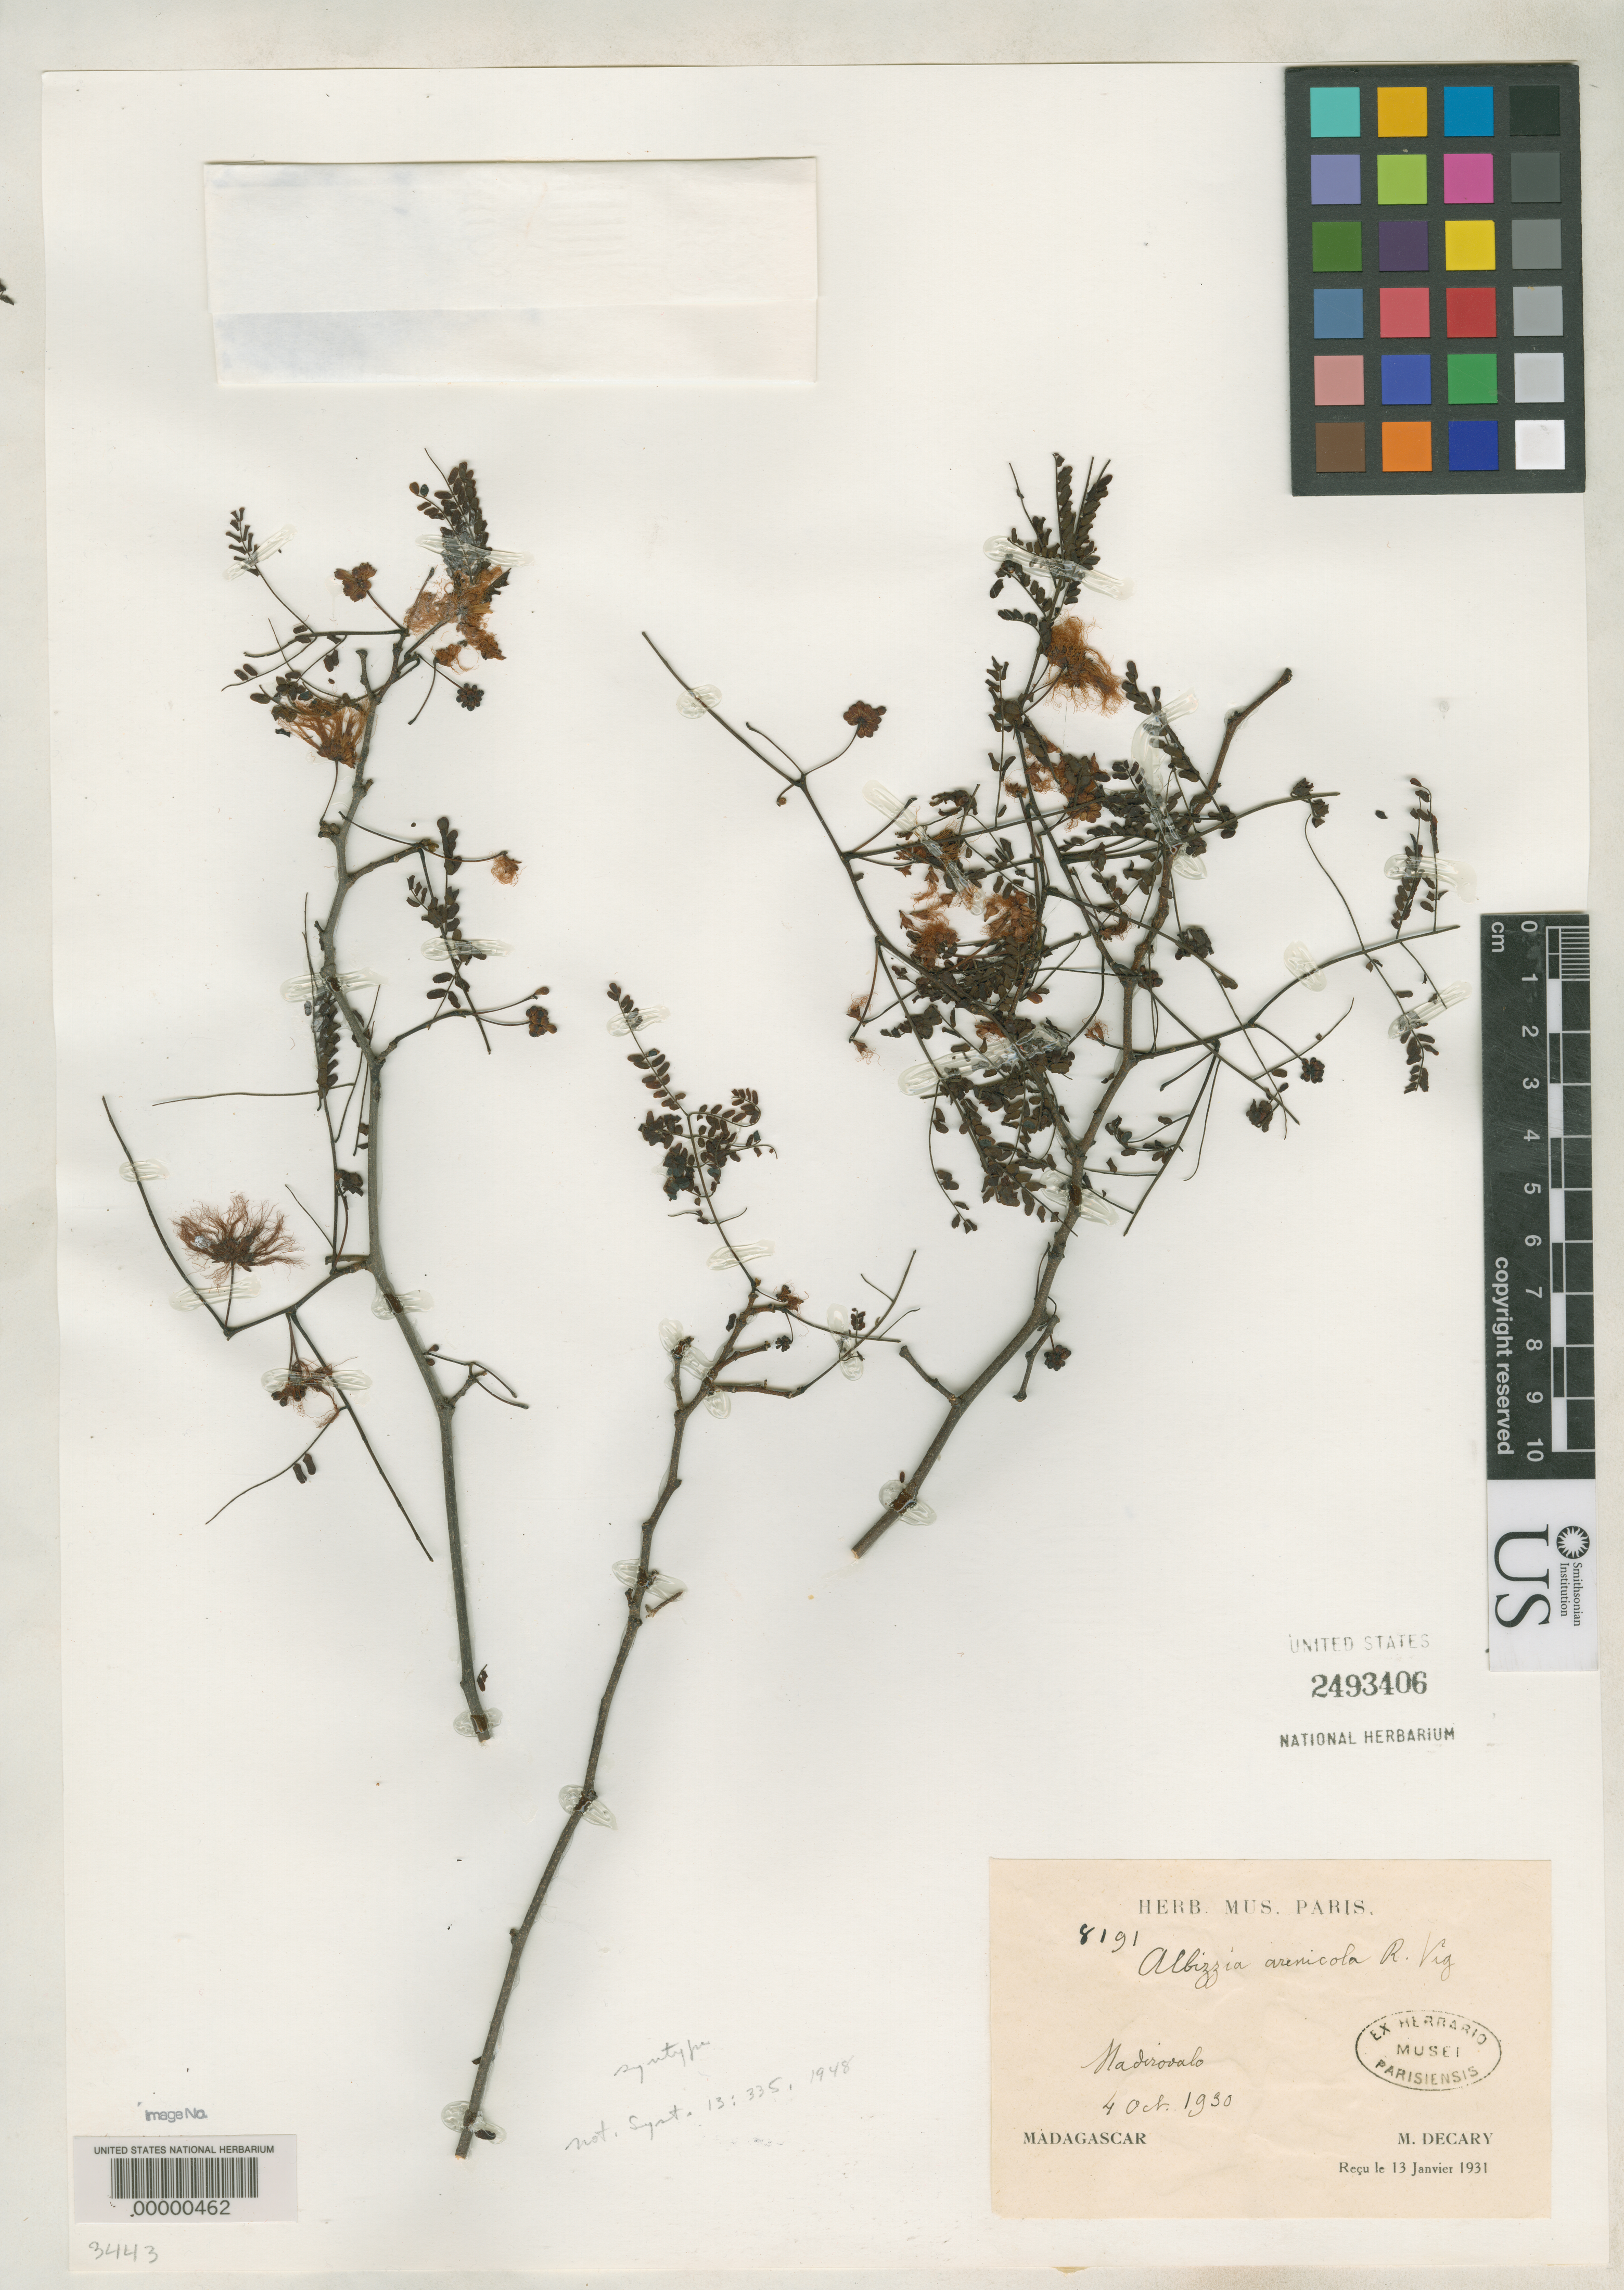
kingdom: Plantae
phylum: Tracheophyta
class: Magnoliopsida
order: Fabales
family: Fabaceae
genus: Albizia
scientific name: Albizia arenicola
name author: R. Vig. ex Humbert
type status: Isosyntype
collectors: R. Decary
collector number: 8191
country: Madagascar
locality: Ambongo and Boina.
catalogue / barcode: US 2493406